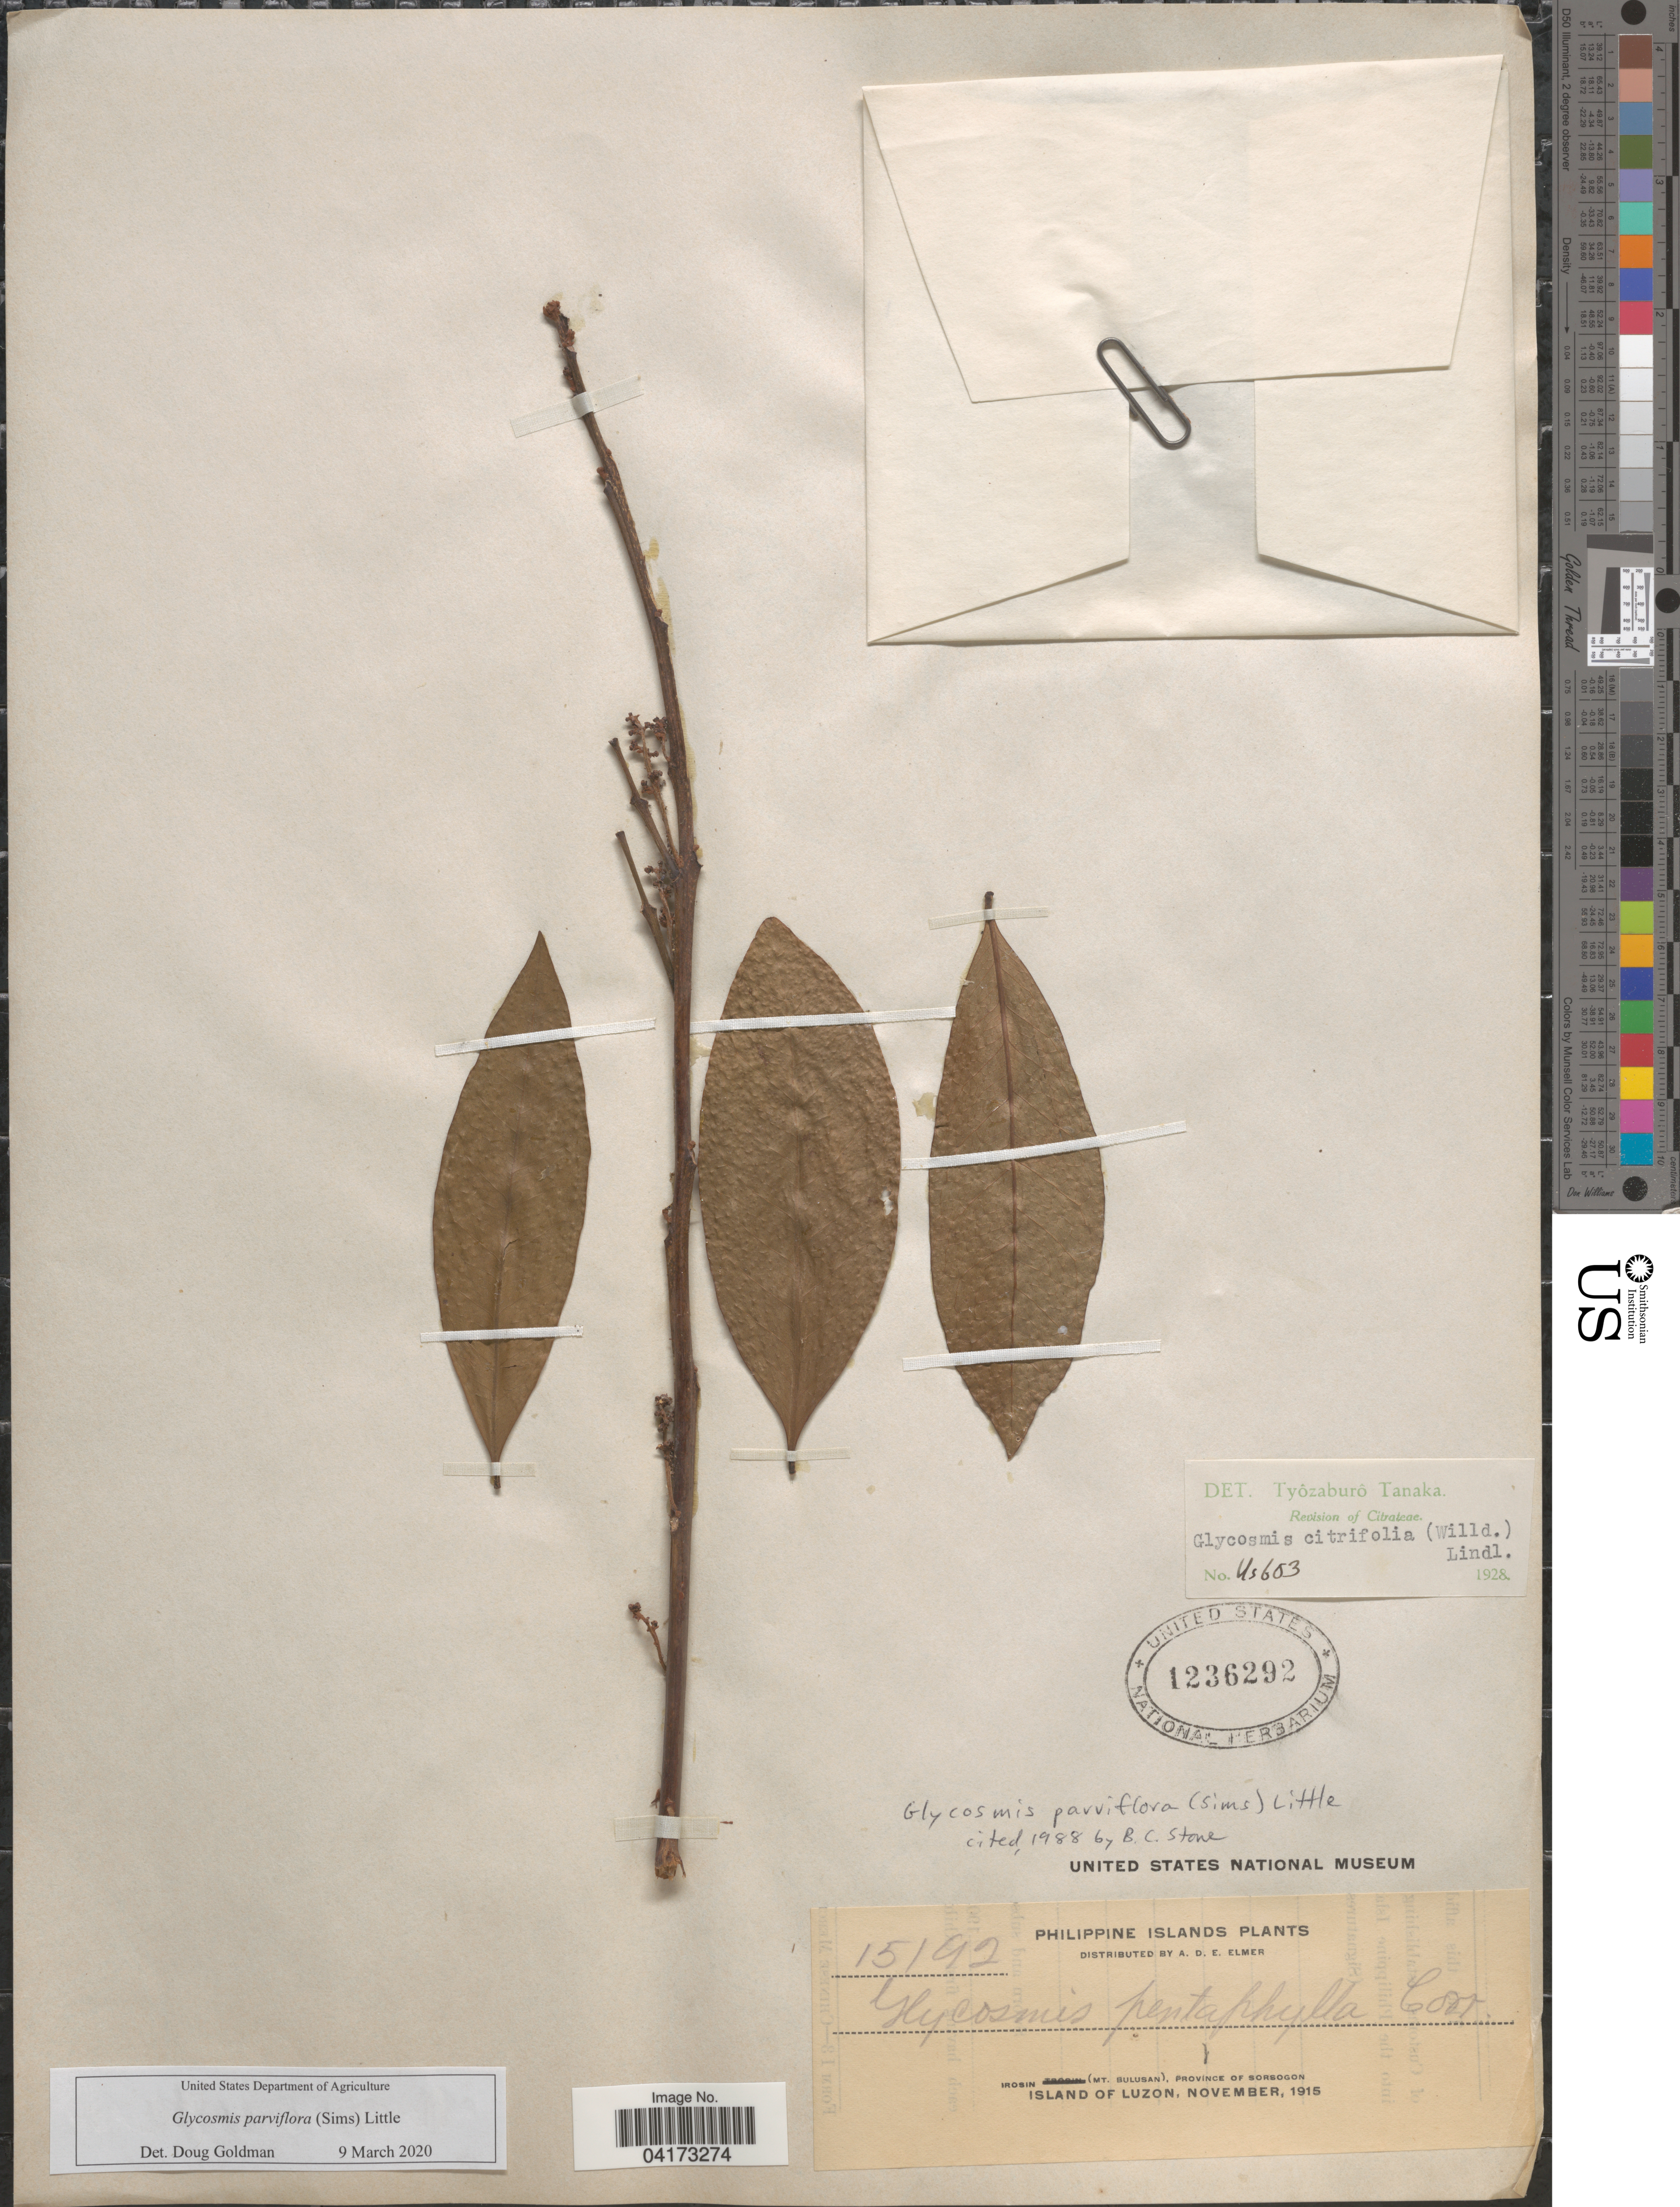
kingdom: Plantae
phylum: Tracheophyta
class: Magnoliopsida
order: Sapindales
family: Rutaceae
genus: Glycosmis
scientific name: Glycosmis parviflora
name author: (Sims) Little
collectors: A. D. E. Elmer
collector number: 15192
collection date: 1915-11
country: Philippines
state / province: Bicol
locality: Irosin (Mt. Bulusan), Province of Sorsogon. Island of Luzon.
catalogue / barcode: US 1236292